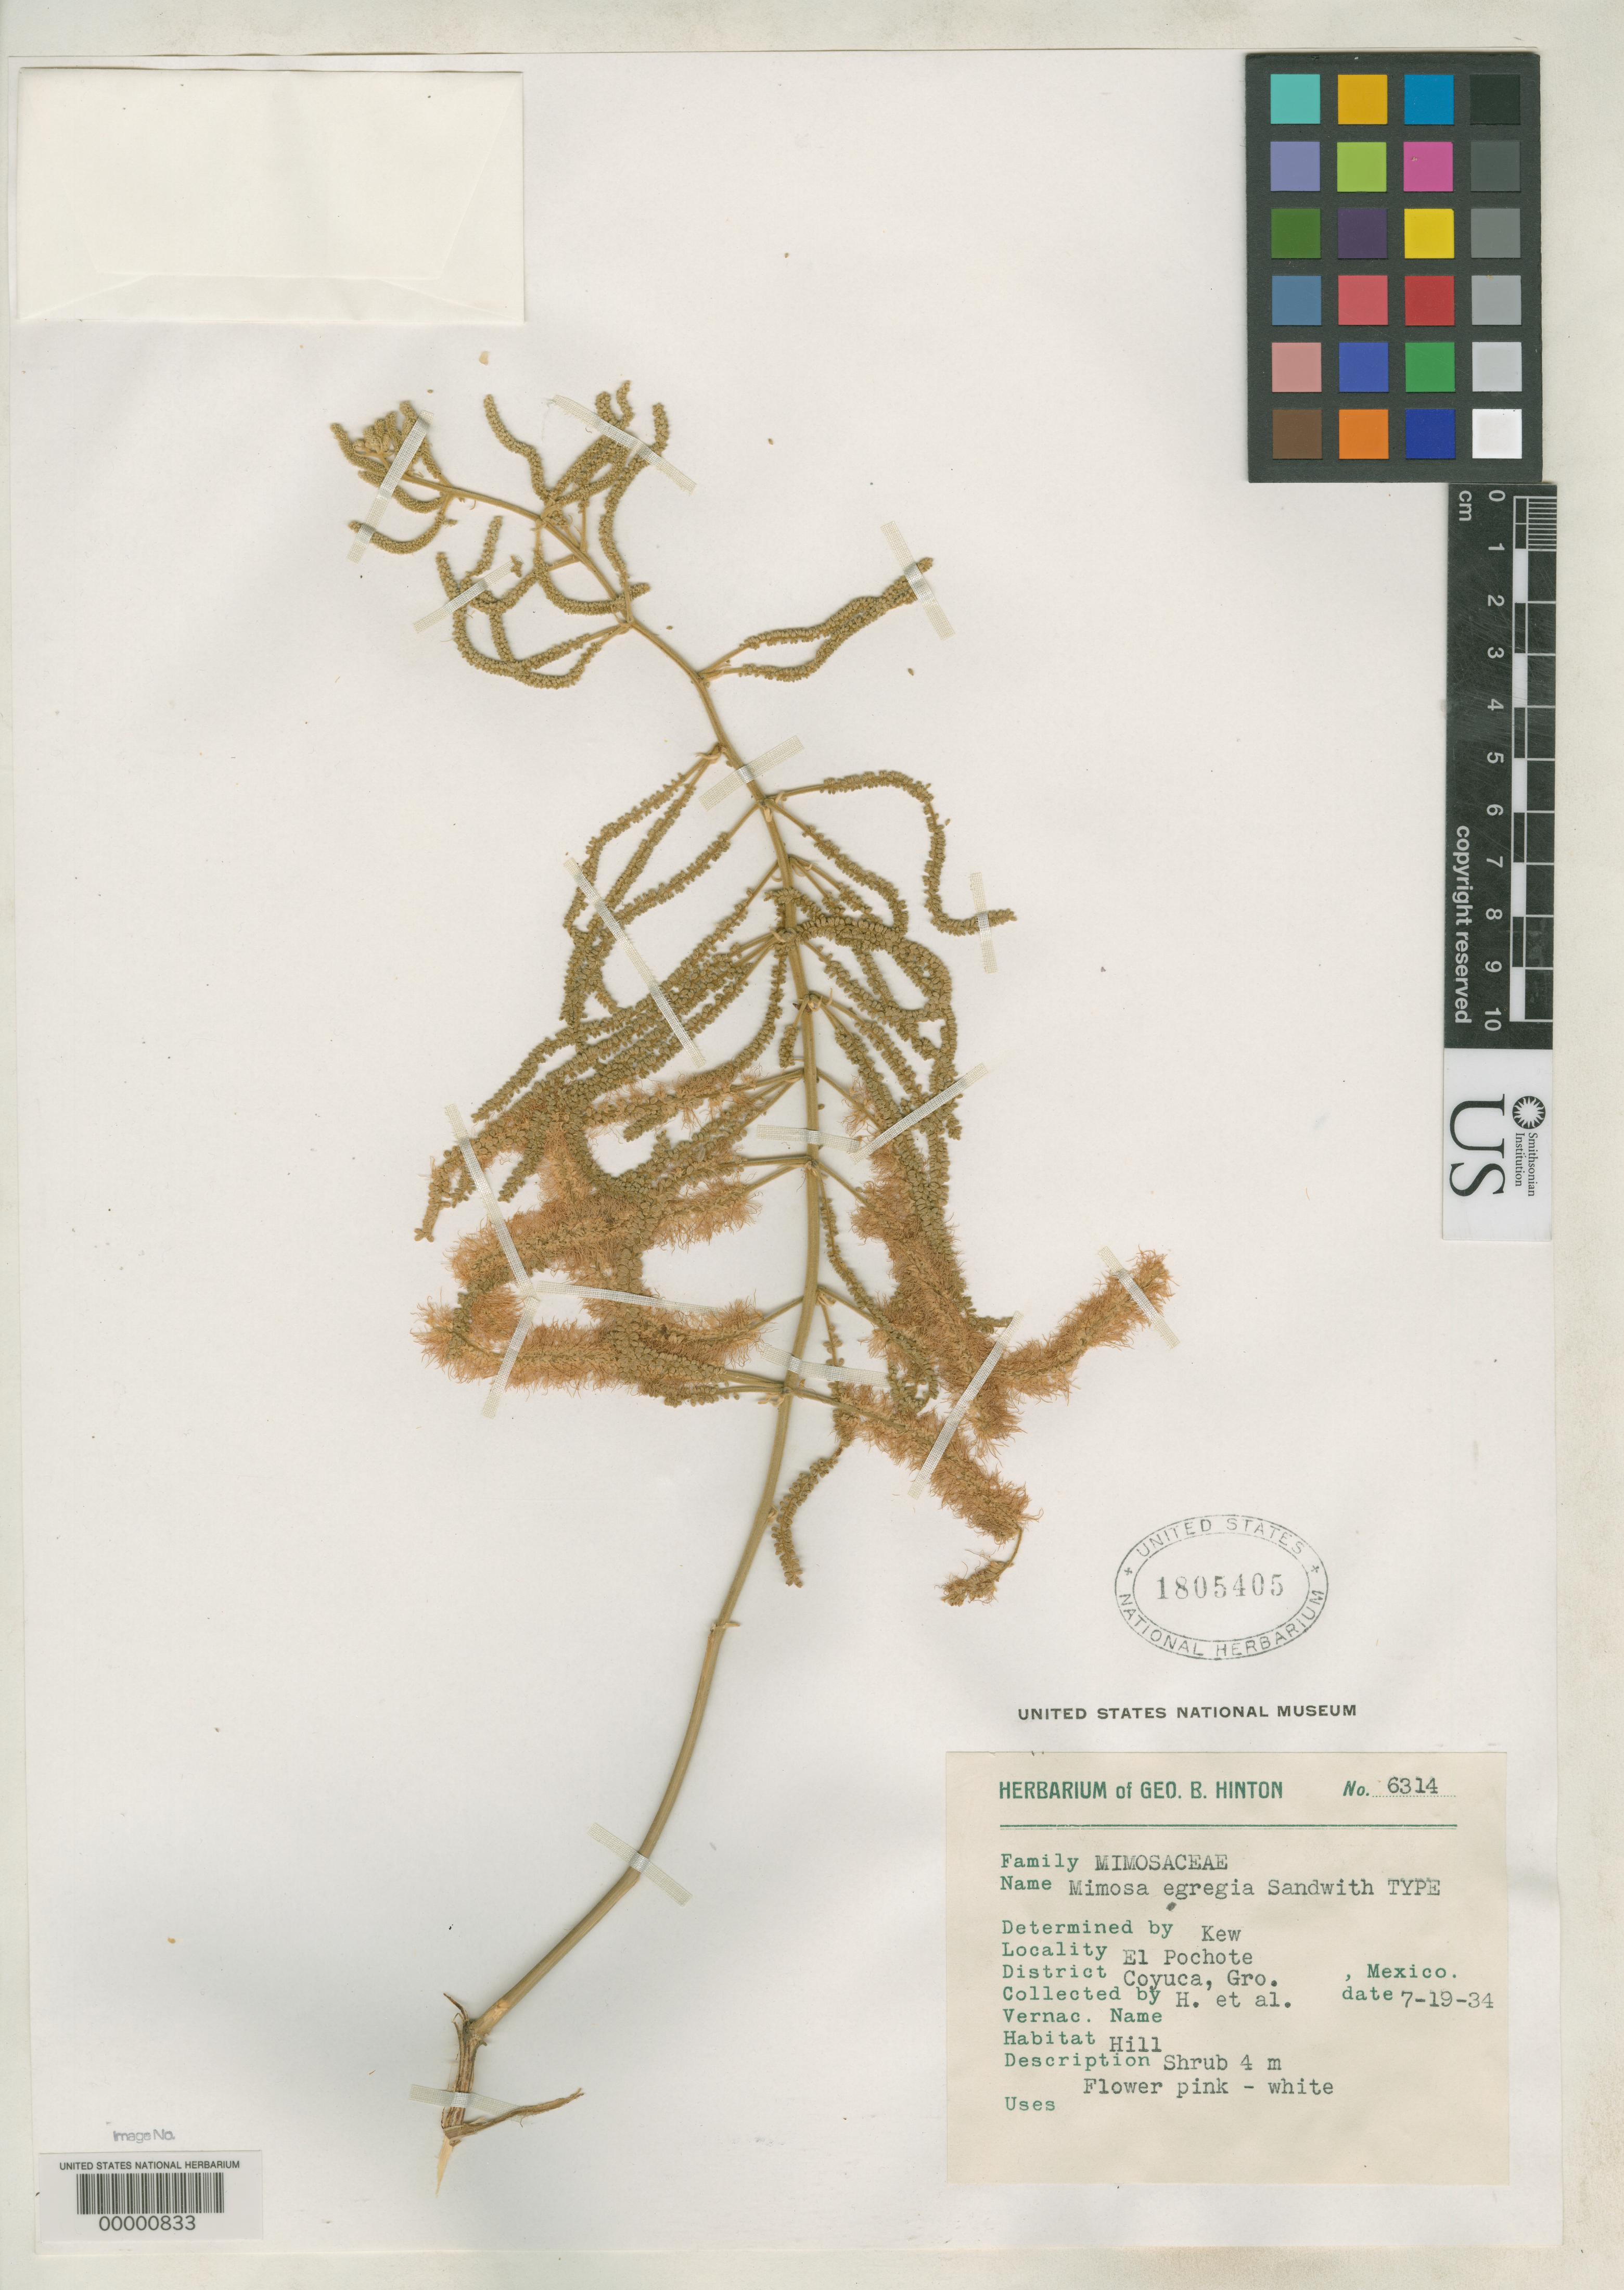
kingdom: Plantae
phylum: Tracheophyta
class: Magnoliopsida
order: Fabales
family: Fabaceae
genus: Mimosa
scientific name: Mimosa egregia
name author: Sandwith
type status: Isosyntype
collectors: G. B. Hinton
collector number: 6314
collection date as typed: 19 Jul 1934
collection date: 1934-07-19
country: Mexico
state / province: Guerrero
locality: El Pochote.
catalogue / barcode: US 1805405